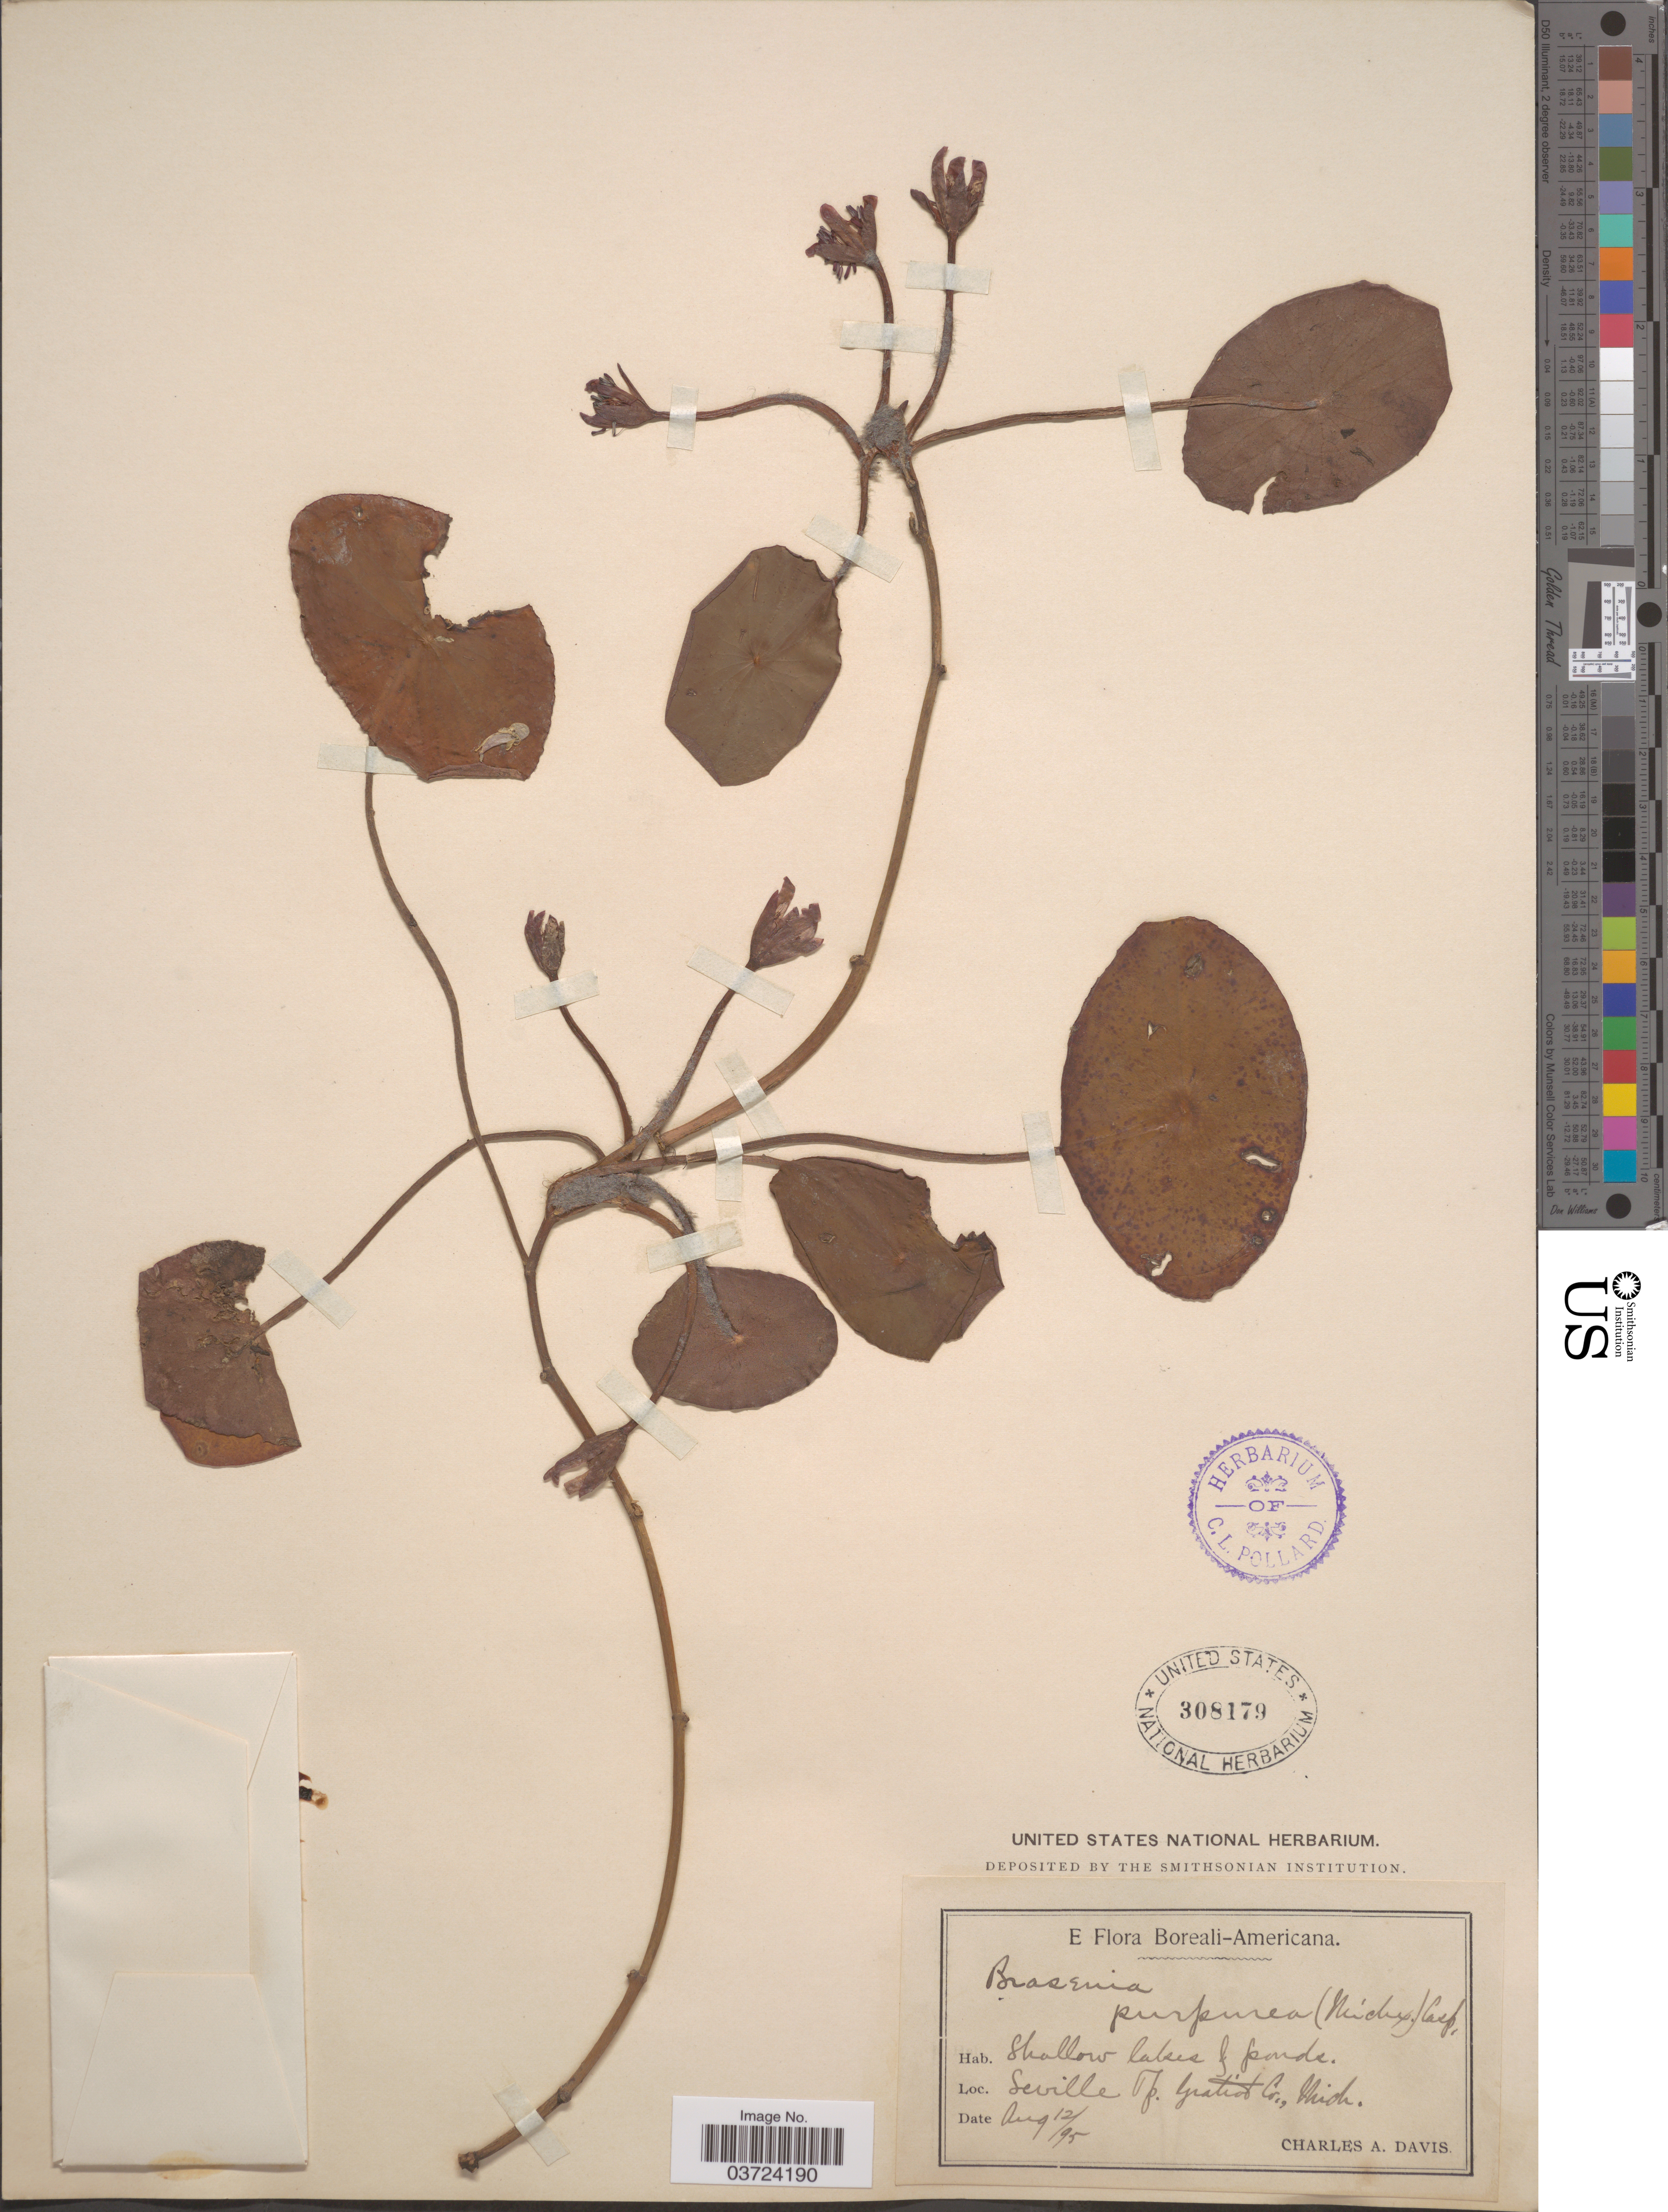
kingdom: Plantae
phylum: Tracheophyta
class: Magnoliopsida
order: Nymphaeales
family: Cabombaceae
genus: Brasenia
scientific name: Brasenia schreberi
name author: J.F. Gmel.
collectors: C. Davis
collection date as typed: Transcribed d/m/y: 12/8/95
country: United States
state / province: Michigan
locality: Seville Tp. Gratiot Co.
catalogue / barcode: US 308179